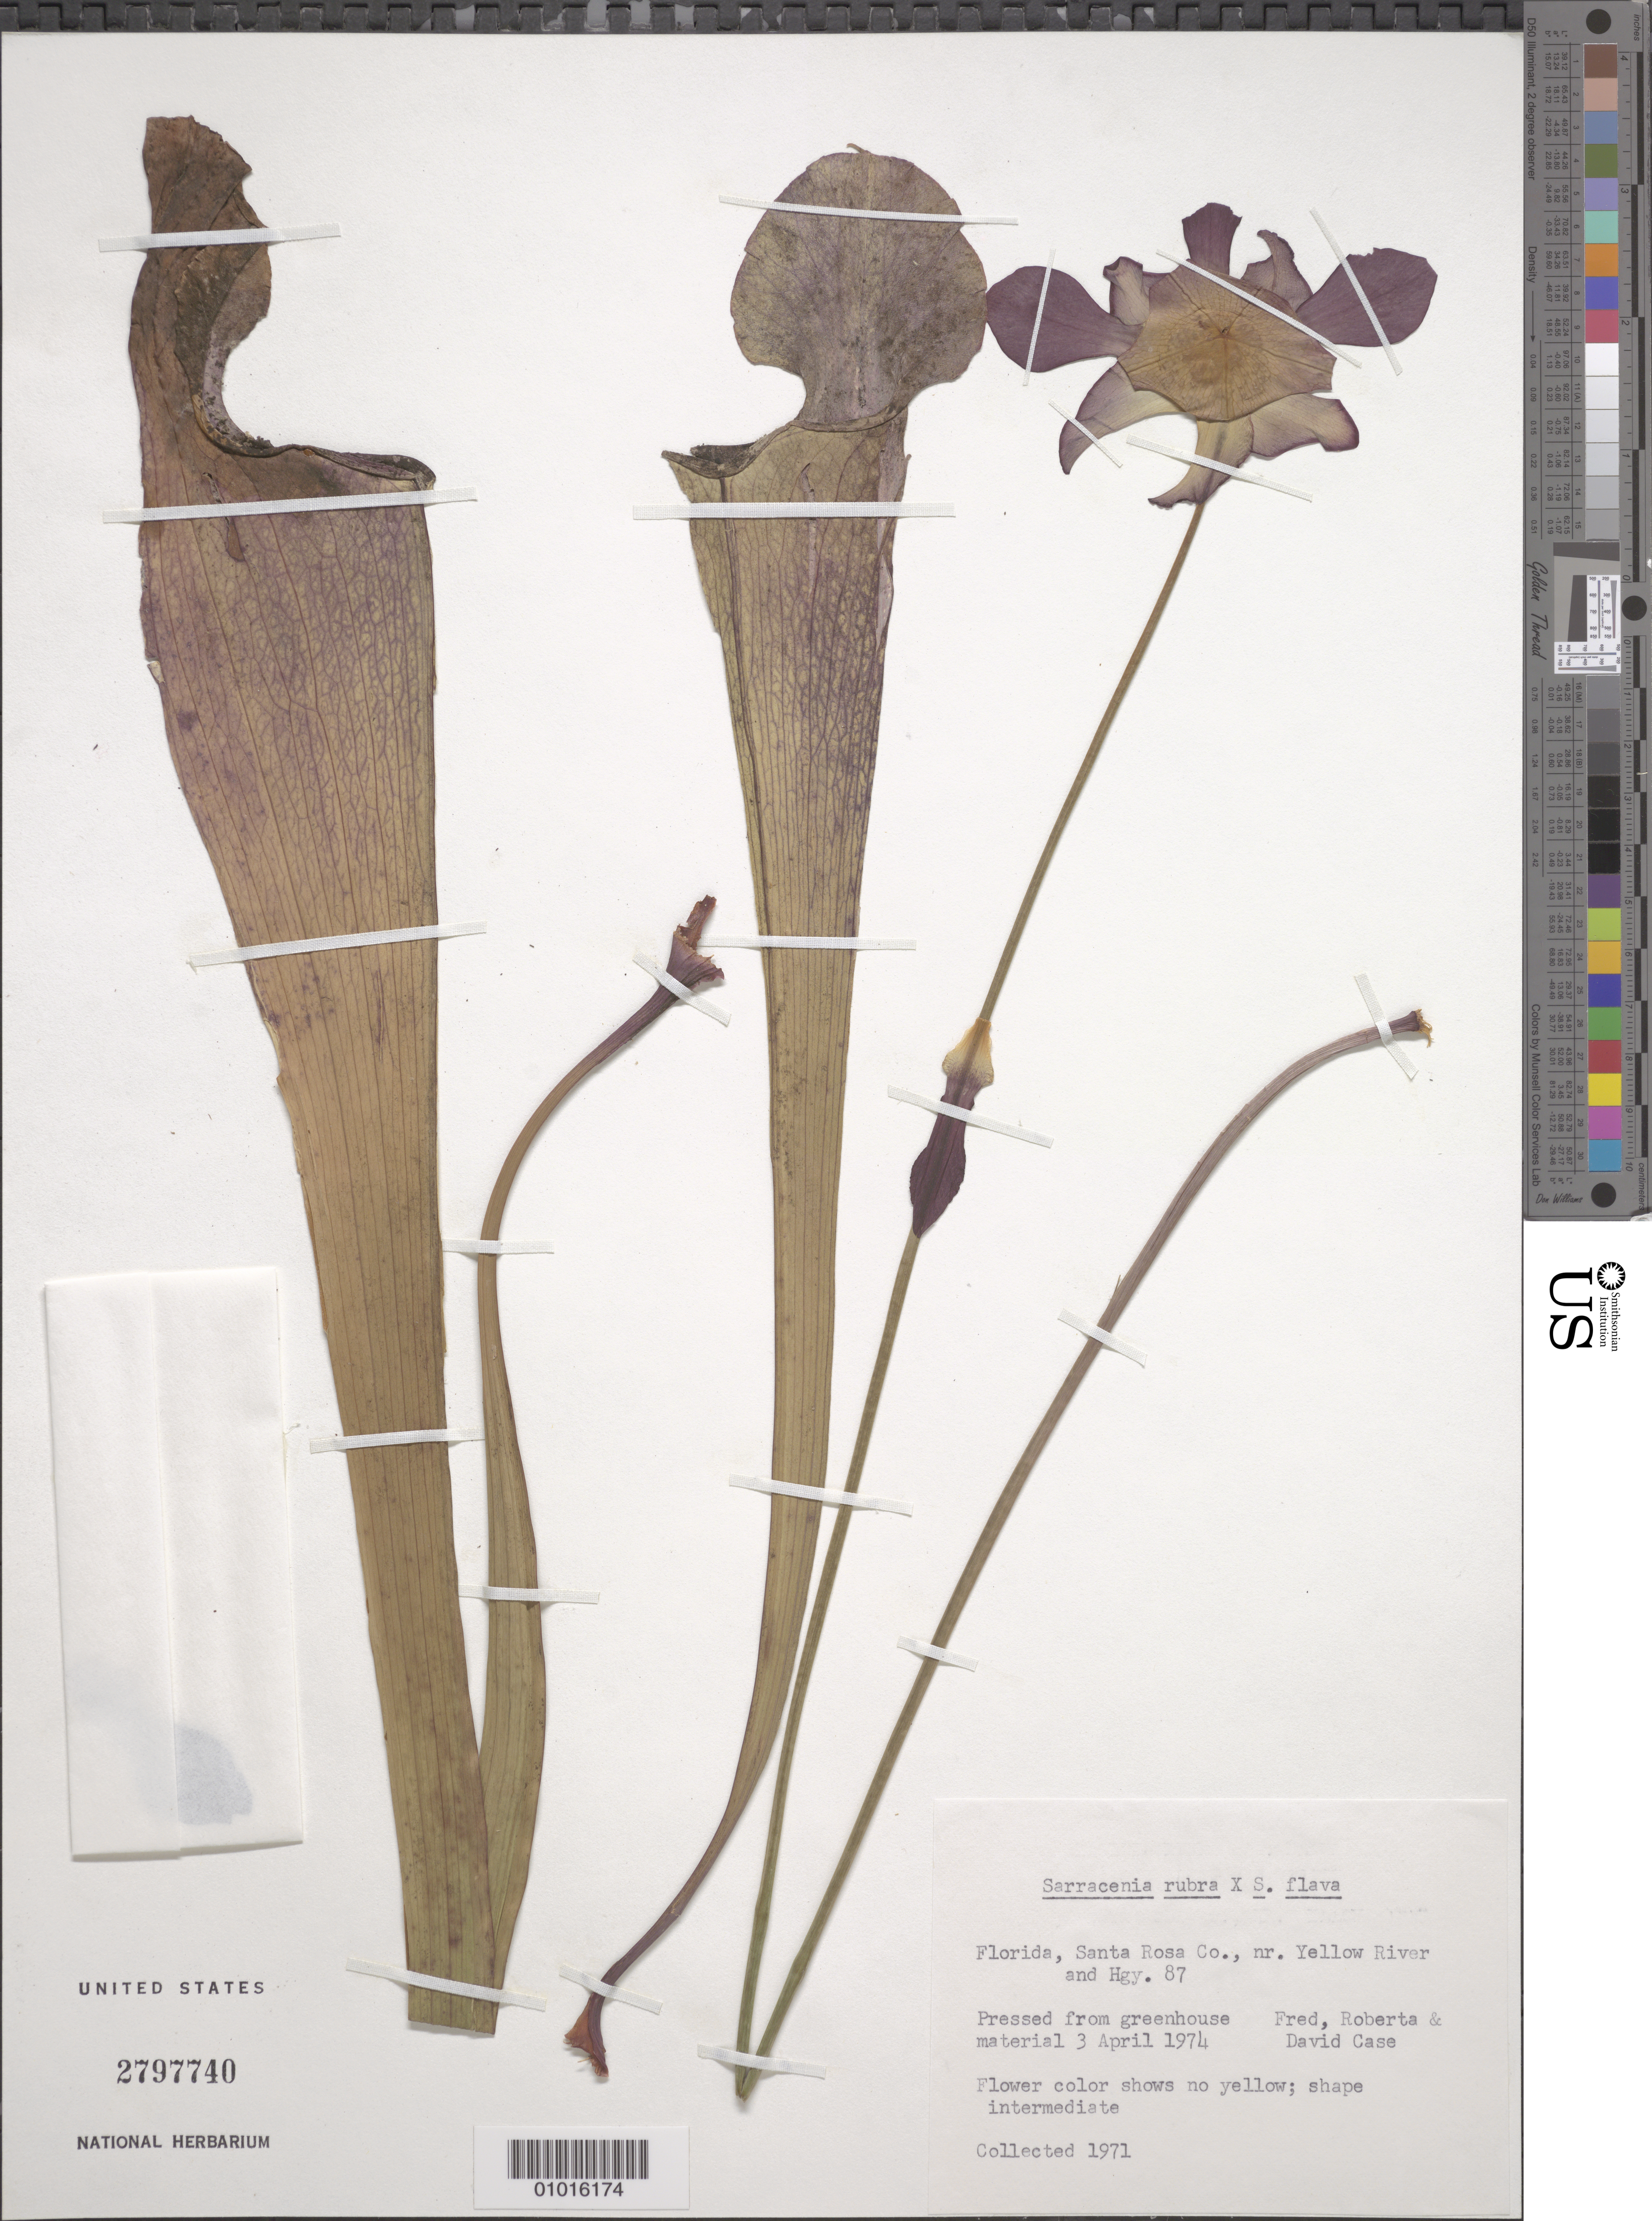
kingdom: Plantae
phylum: Tracheophyta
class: Magnoliopsida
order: Ericales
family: Sarraceniaceae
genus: Sarracenia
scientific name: Sarracenia rubra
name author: Walter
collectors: F. Case, R. B. Case & D. Case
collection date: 1974-04-03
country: United States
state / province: Florida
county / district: Santa Rosa County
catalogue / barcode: US 2797740